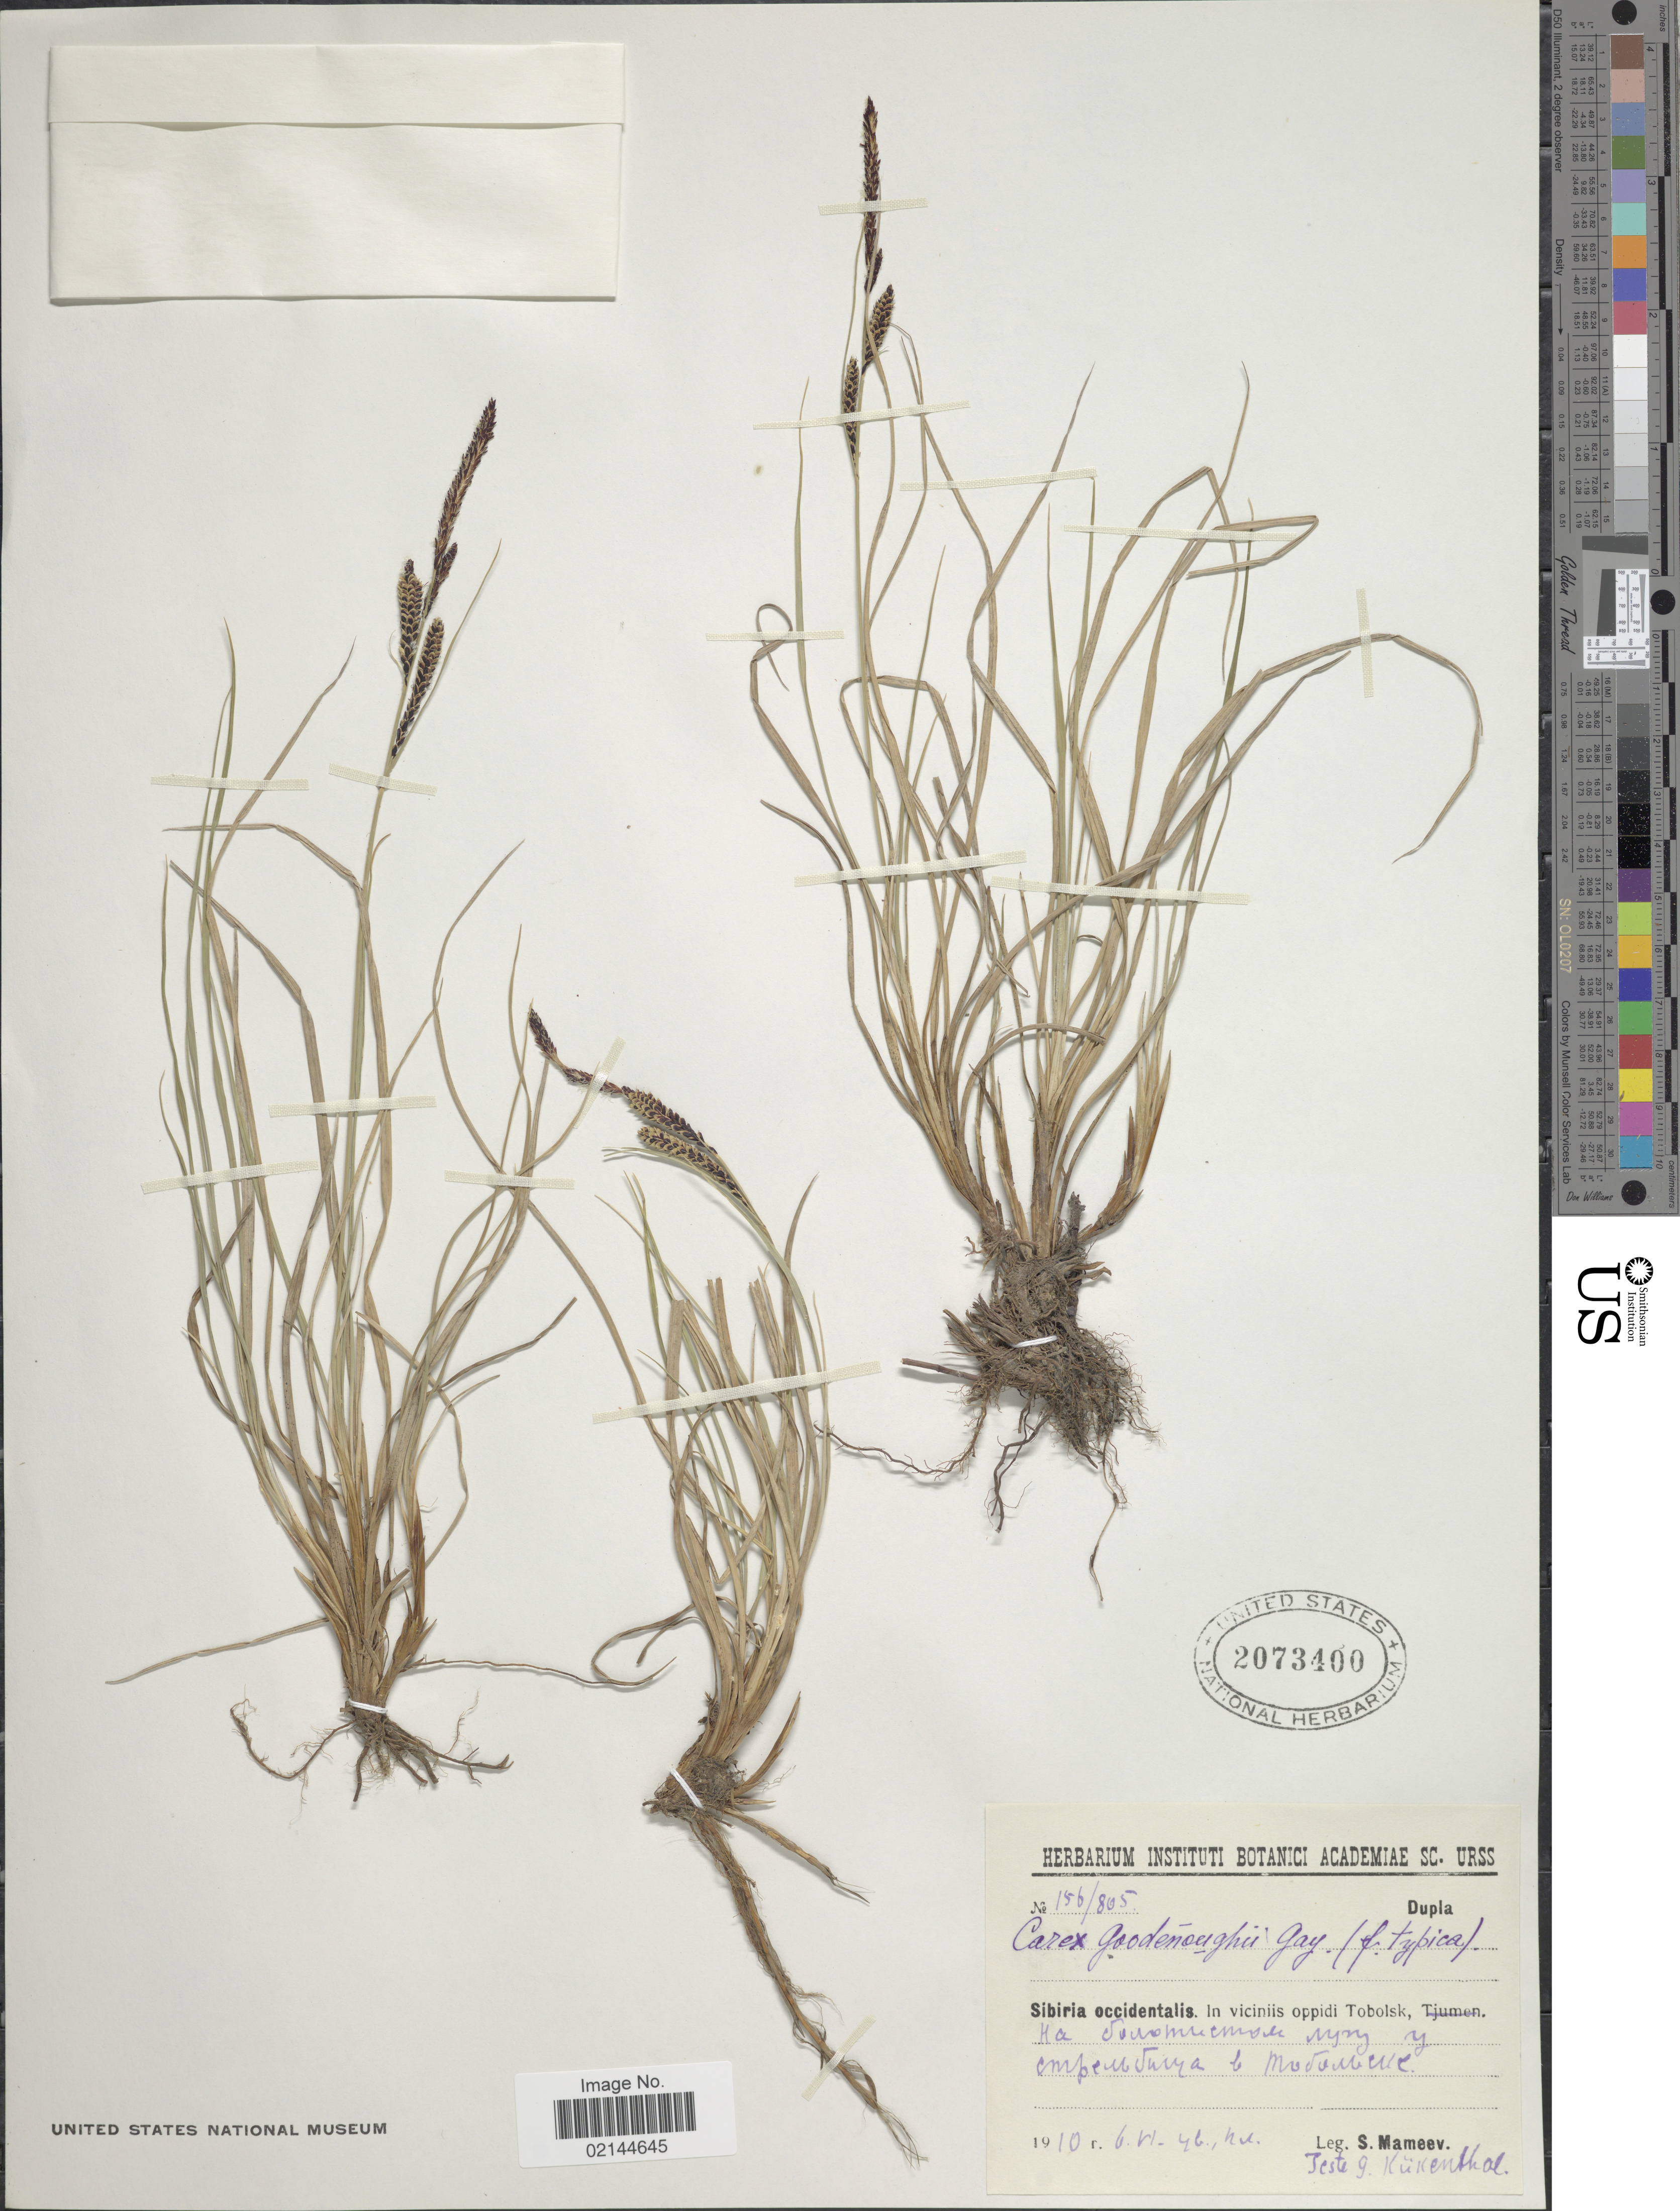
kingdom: Plantae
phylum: Tracheophyta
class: Liliopsida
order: Poales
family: Cyperaceae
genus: Carex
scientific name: Carex nigra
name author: (L.) Reichard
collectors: S. Mameev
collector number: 156/805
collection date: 1910-06-06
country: Russian Federation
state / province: Tyumen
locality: Sibiria occidentalis. In viciniis oppidi Tobolsk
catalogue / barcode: US 2073400